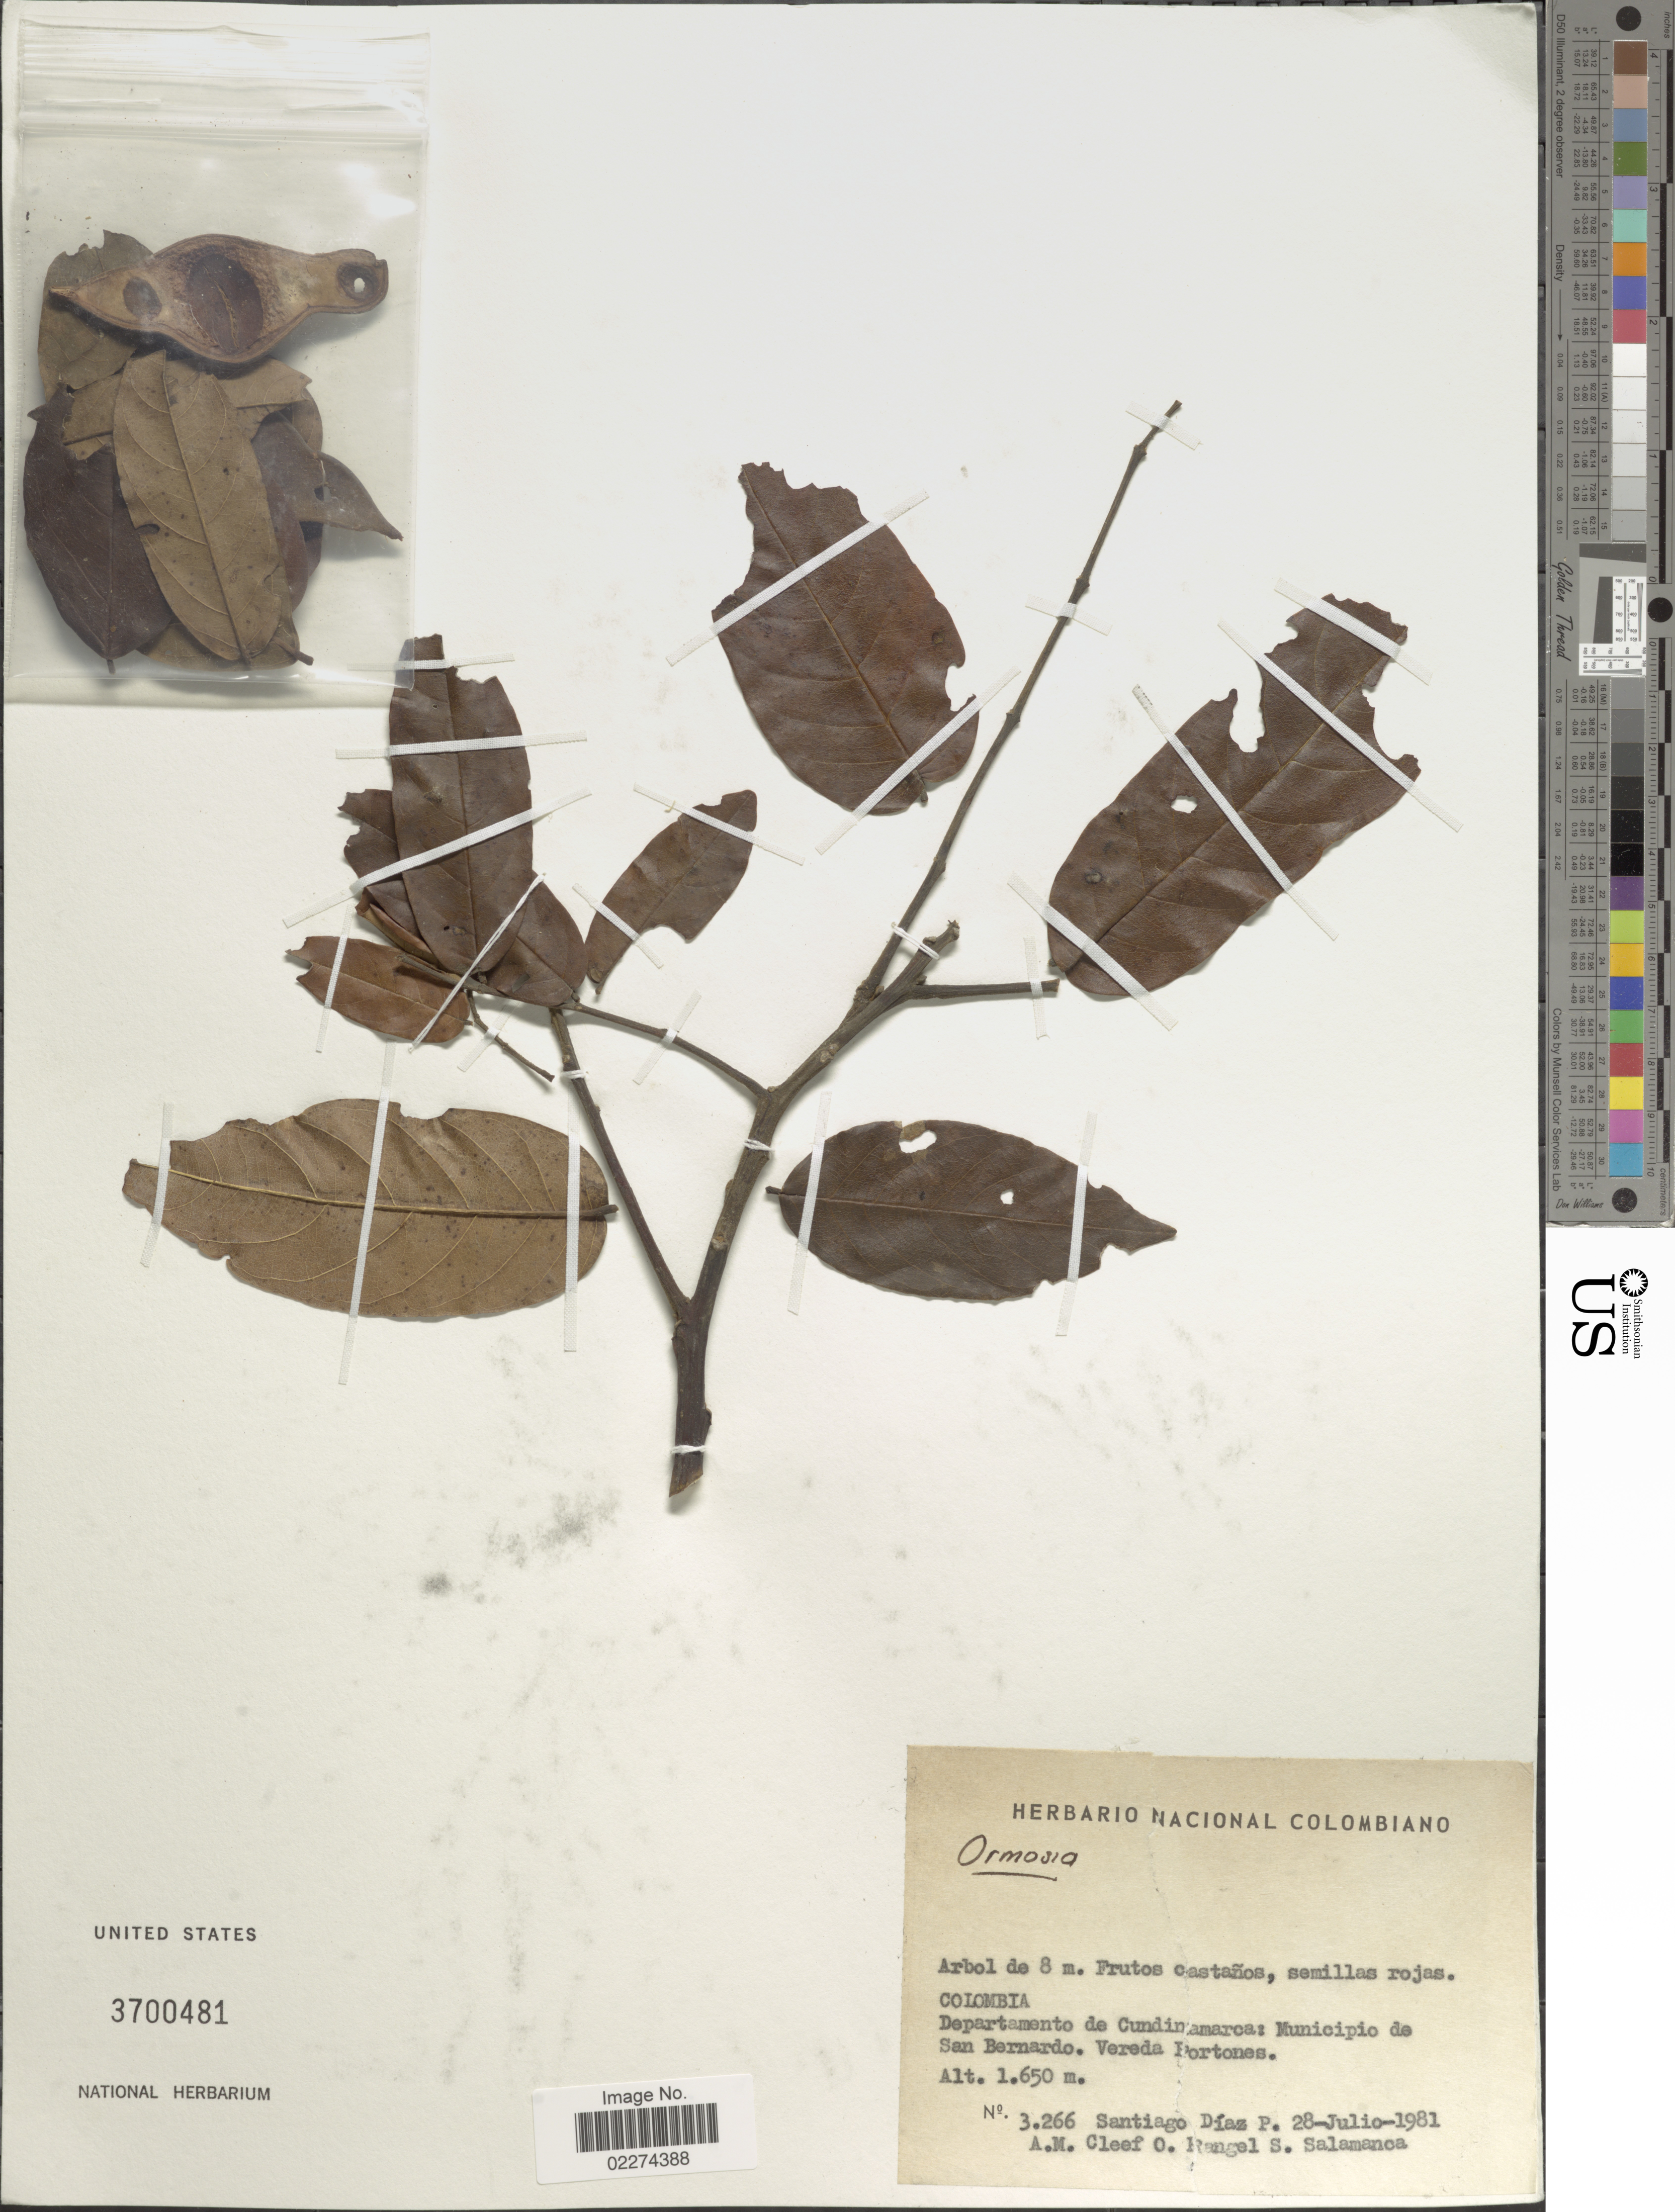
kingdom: Plantae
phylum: Tracheophyta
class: Magnoliopsida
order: Fabales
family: Fabaceae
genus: Ormosia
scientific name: Ormosia sp.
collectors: S. Díaz Píedrahíta, A. M. Cleef, O. Rangel & S. Salamanca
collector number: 3266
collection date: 1981-07-28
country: Colombia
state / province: Cundinamarca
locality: Departamento de Cundinamarca: Municipio de San Benardino, Vereda Portones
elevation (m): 1650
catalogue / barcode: US 3700481